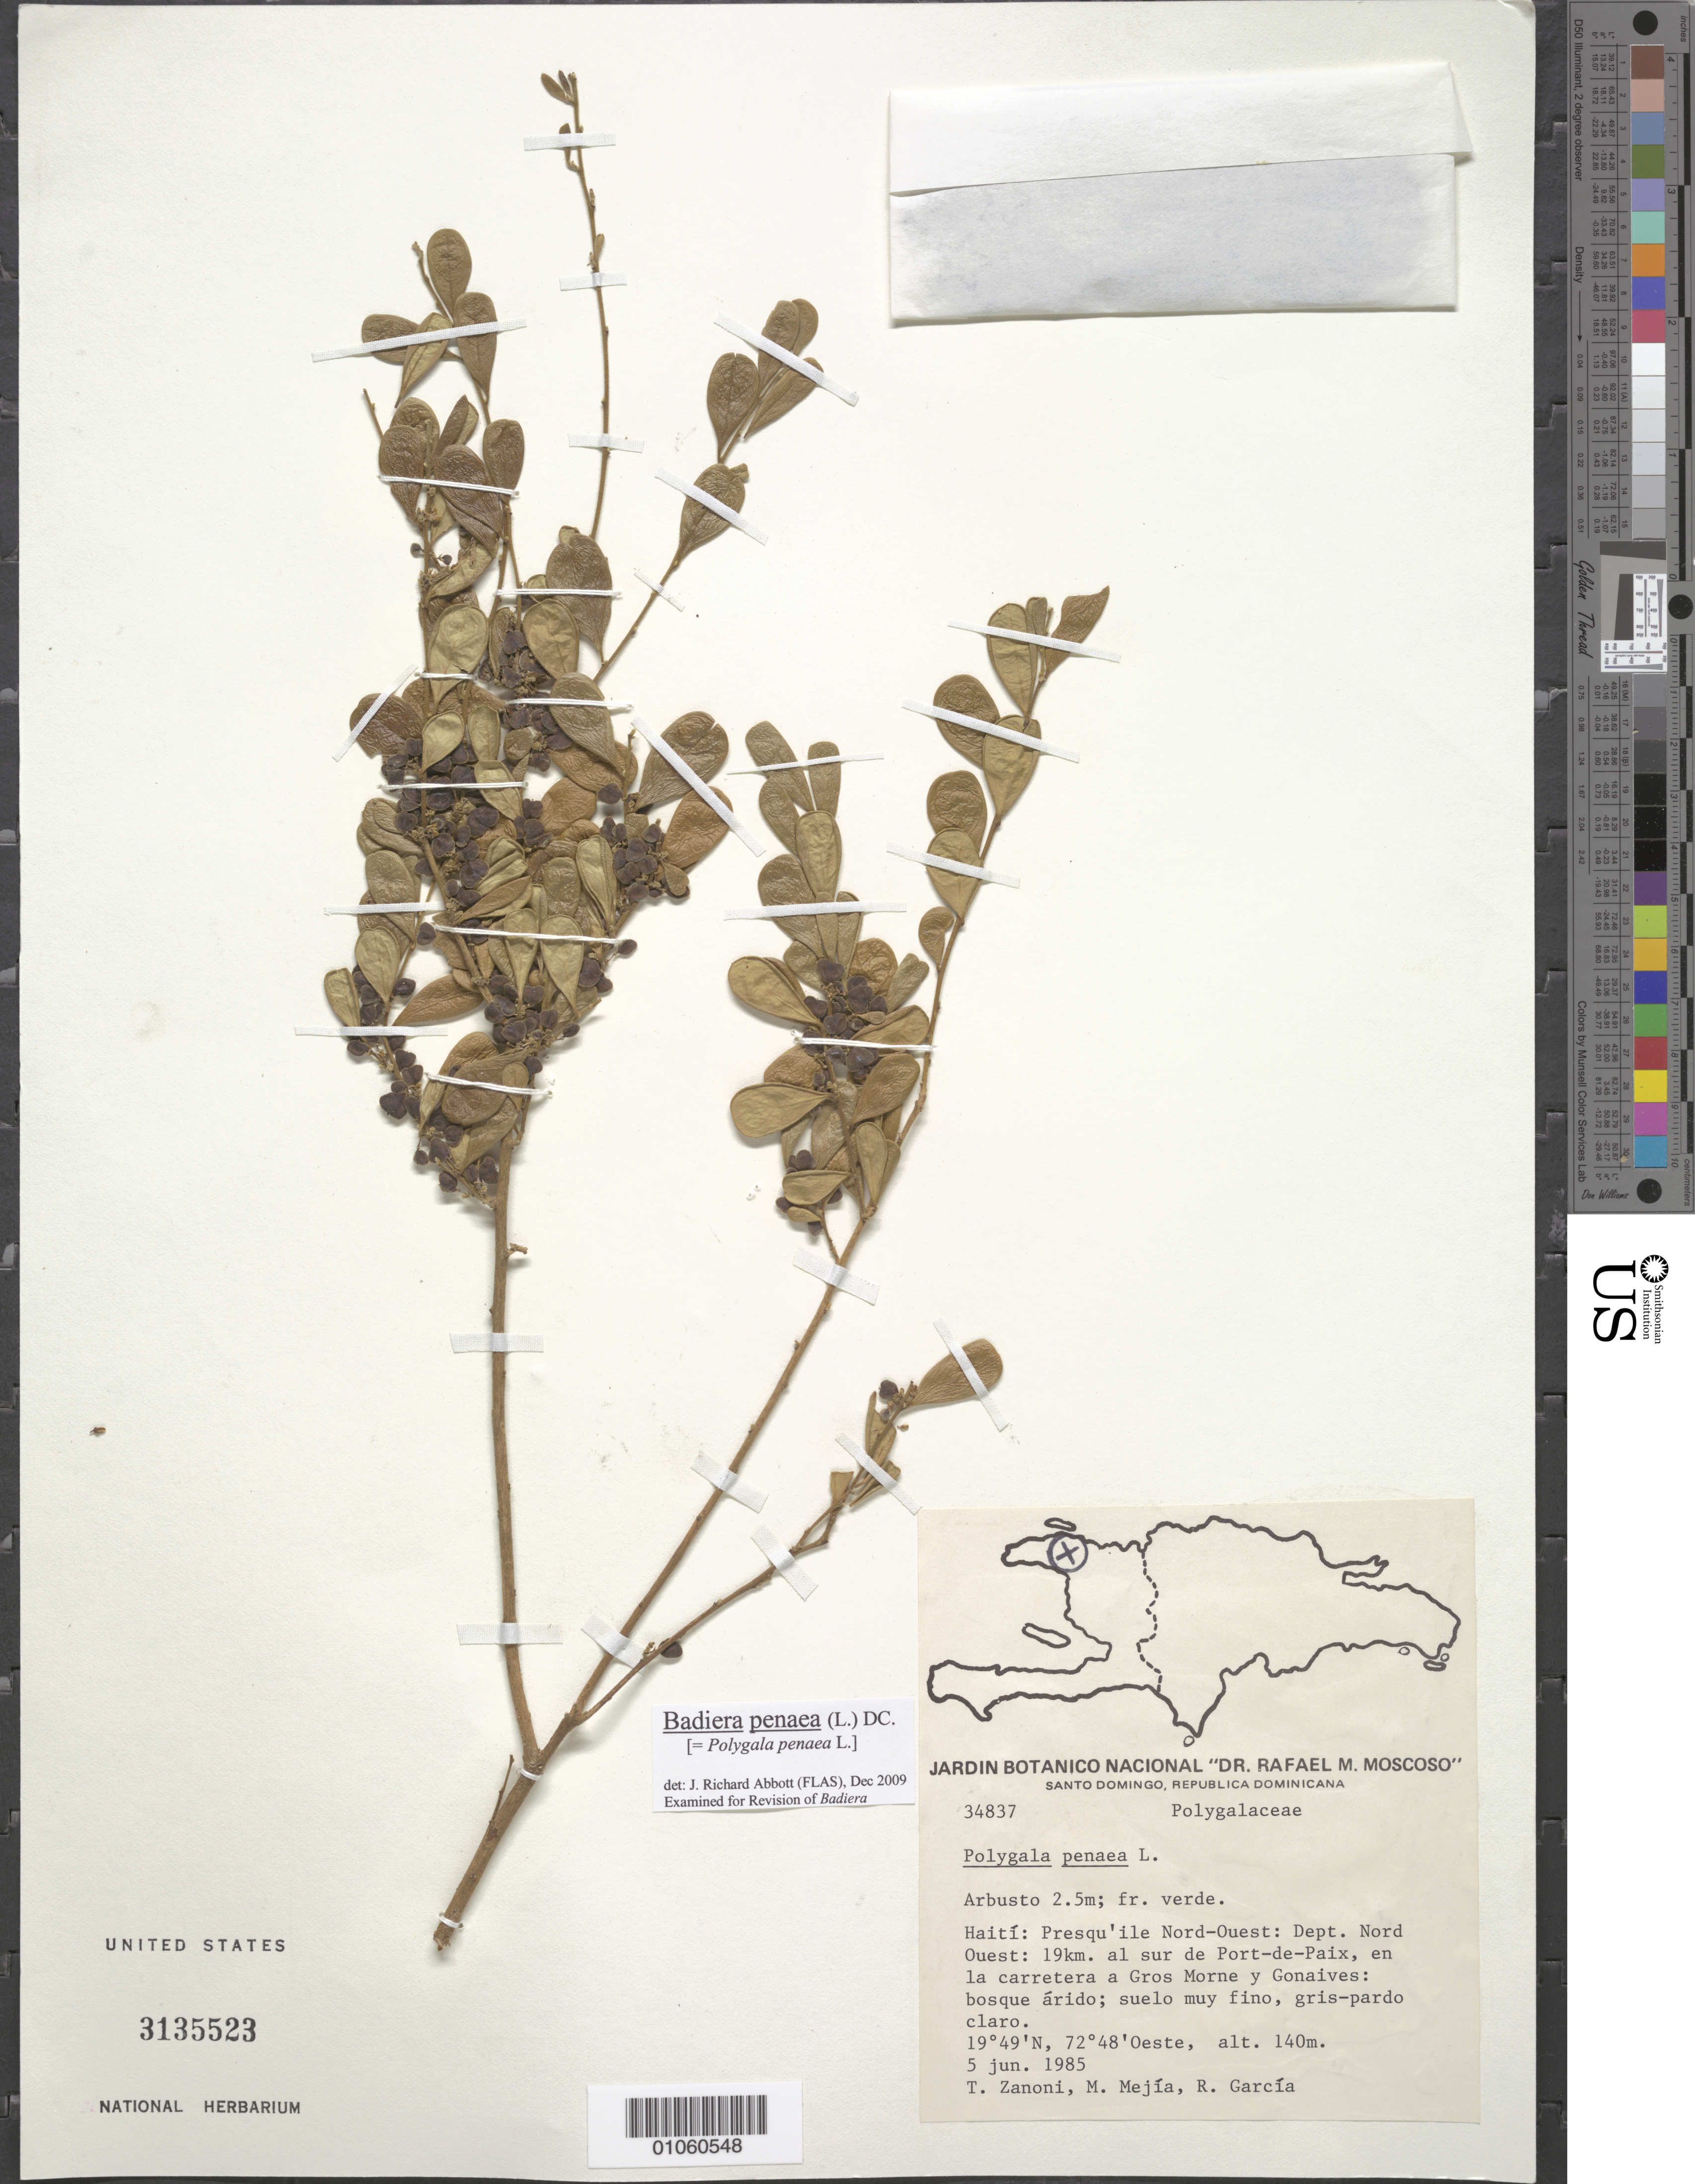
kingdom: Plantae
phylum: Tracheophyta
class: Magnoliopsida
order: Fabales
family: Polygalaceae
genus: Badiera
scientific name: Badiera penaea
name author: (L.) DC.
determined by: Abbott, J. R., (FLAS)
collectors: T. A. Zanoni, M. Mejia & R. G. García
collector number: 34837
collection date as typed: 05 Jun 1985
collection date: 1985-06-05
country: Haiti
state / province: Nord-Ouest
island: Hispaniola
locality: Presqu'ile Nord-Ouest, 19 km al sur de Port-de-Paix, en la carretera a Gros morne y Gonaives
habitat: Bosque árido; suelo muy fino, gris-pardo claro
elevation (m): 140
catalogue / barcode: US 3135523